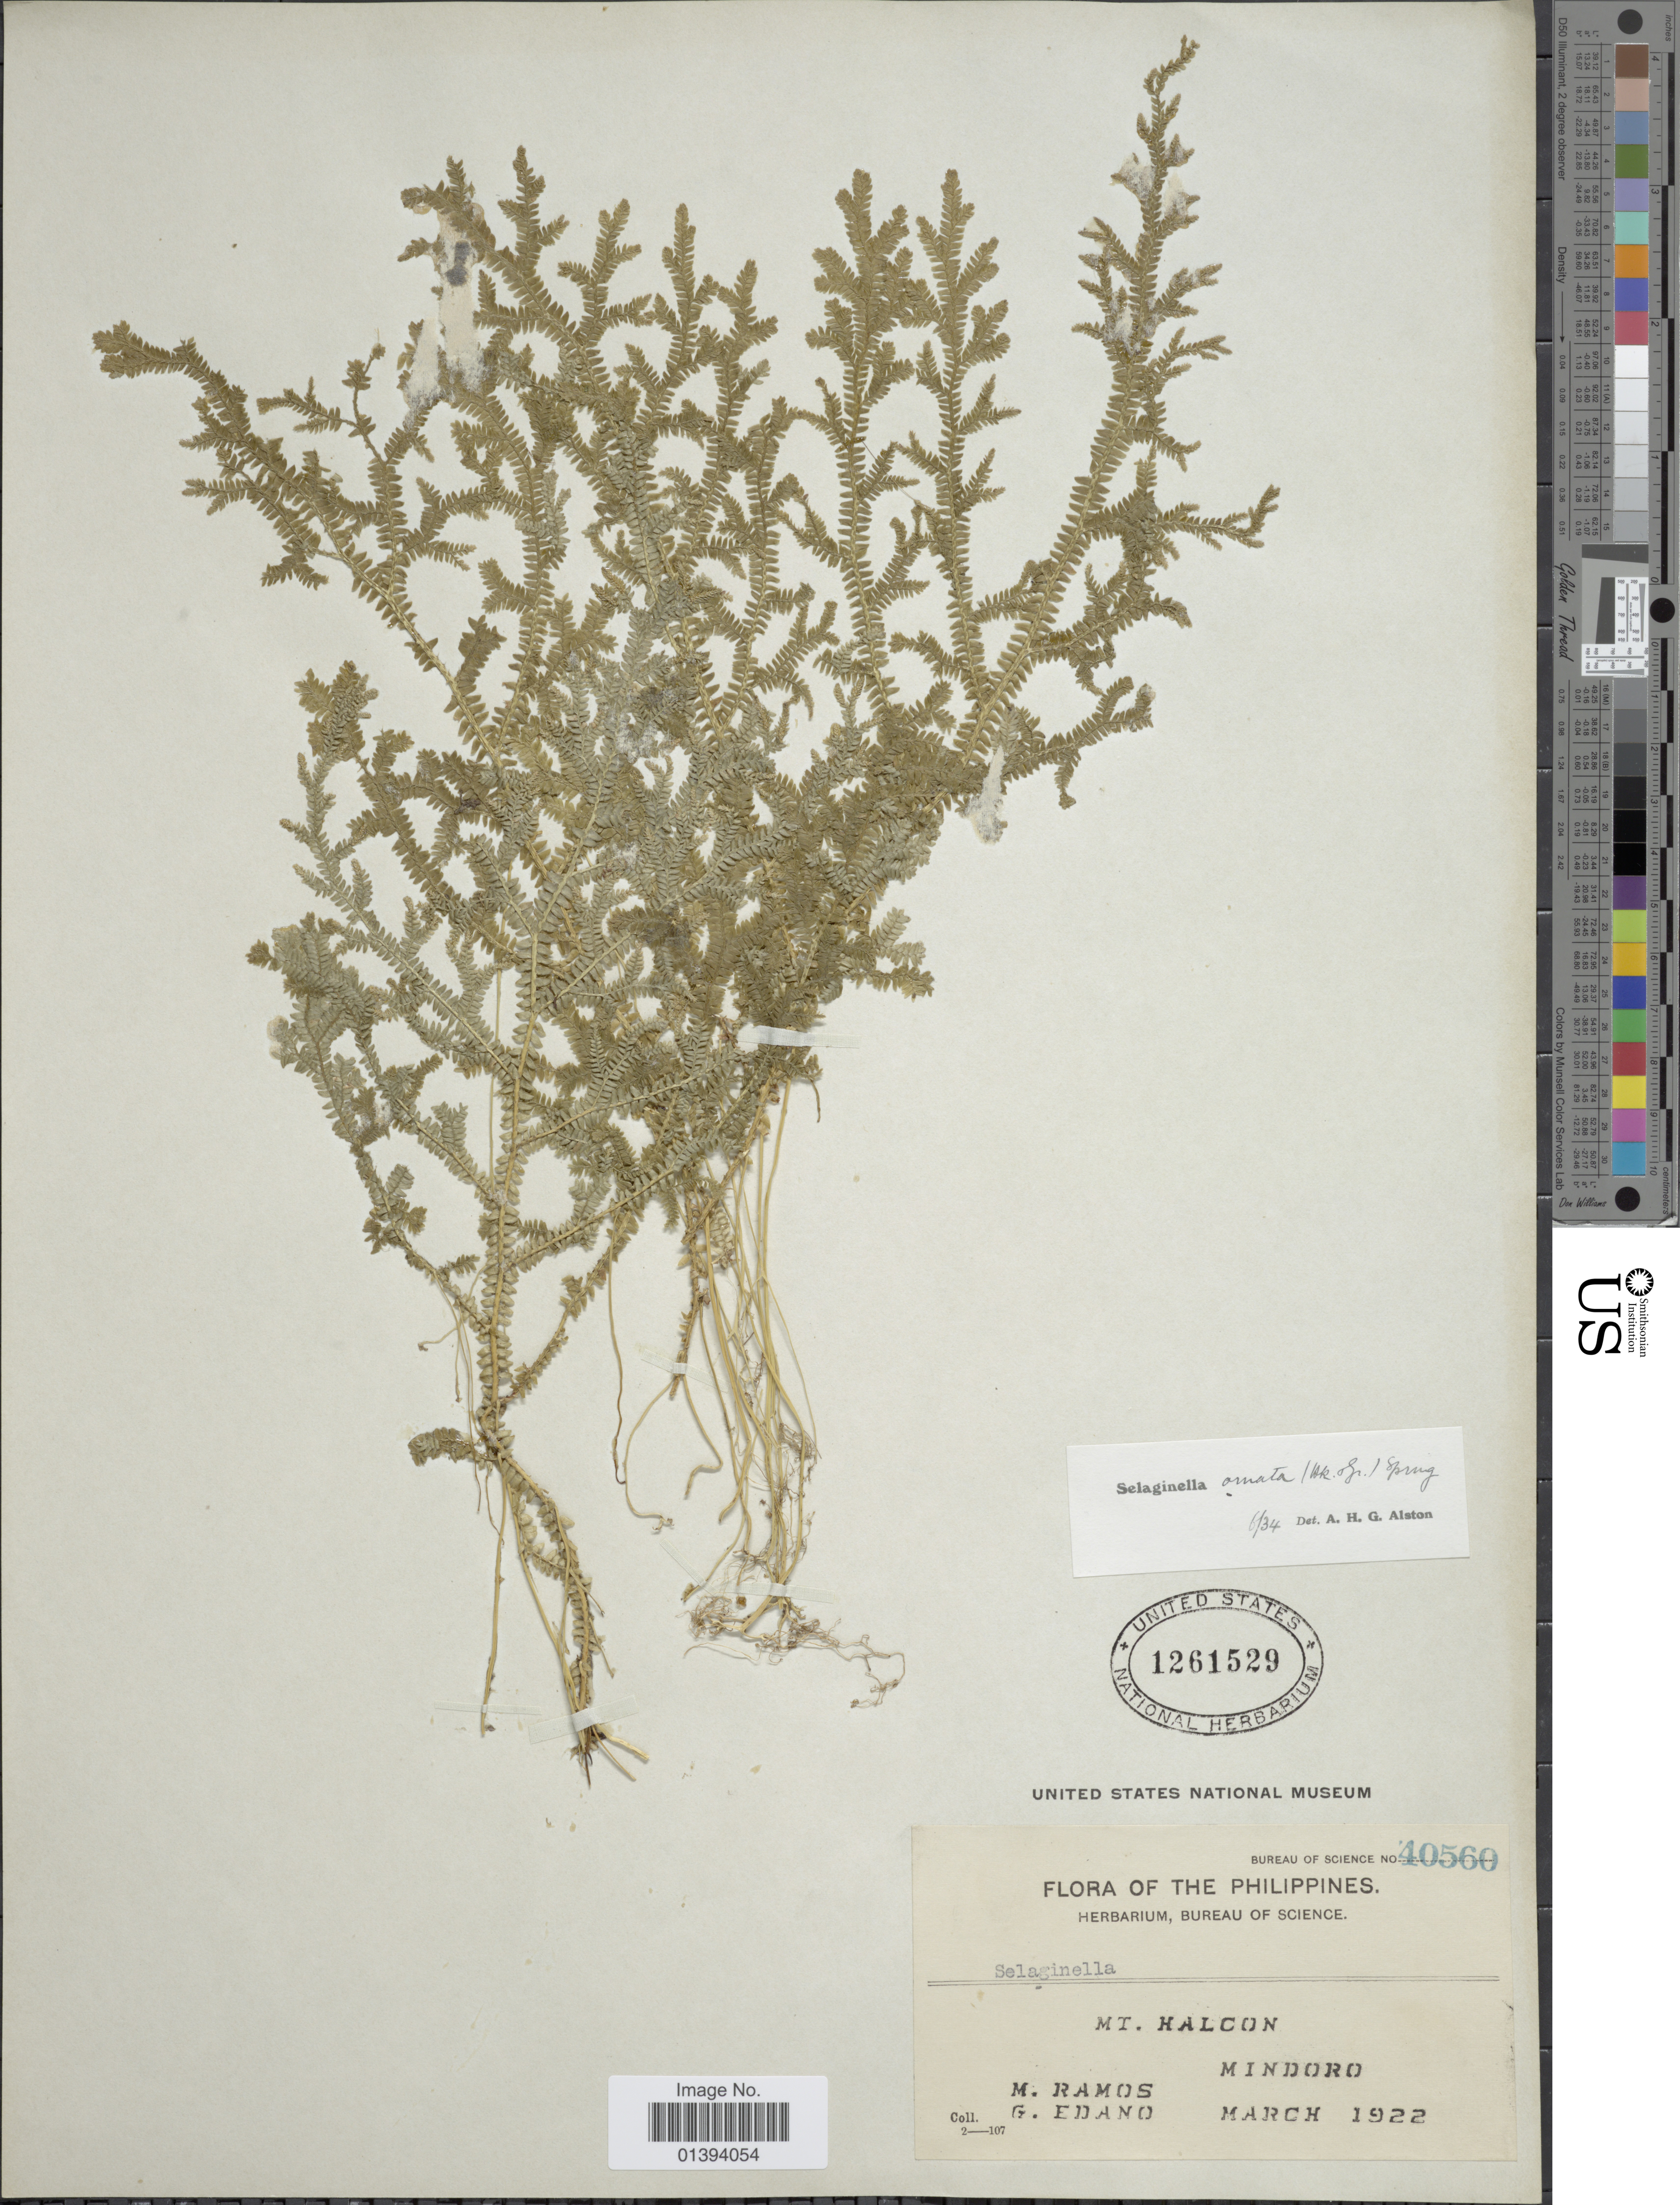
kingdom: Plantae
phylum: Tracheophyta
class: Lycopodiopsida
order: Selaginellales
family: Selaginellaceae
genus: Selaginella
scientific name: Selaginella ornata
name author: (Hook. & Grev.) Spring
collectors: M. Ramos & G. Edaño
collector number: Bureau of Science 40560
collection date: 1922-03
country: Philippines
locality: Mt. Halcon, Mindoro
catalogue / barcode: US 1261529